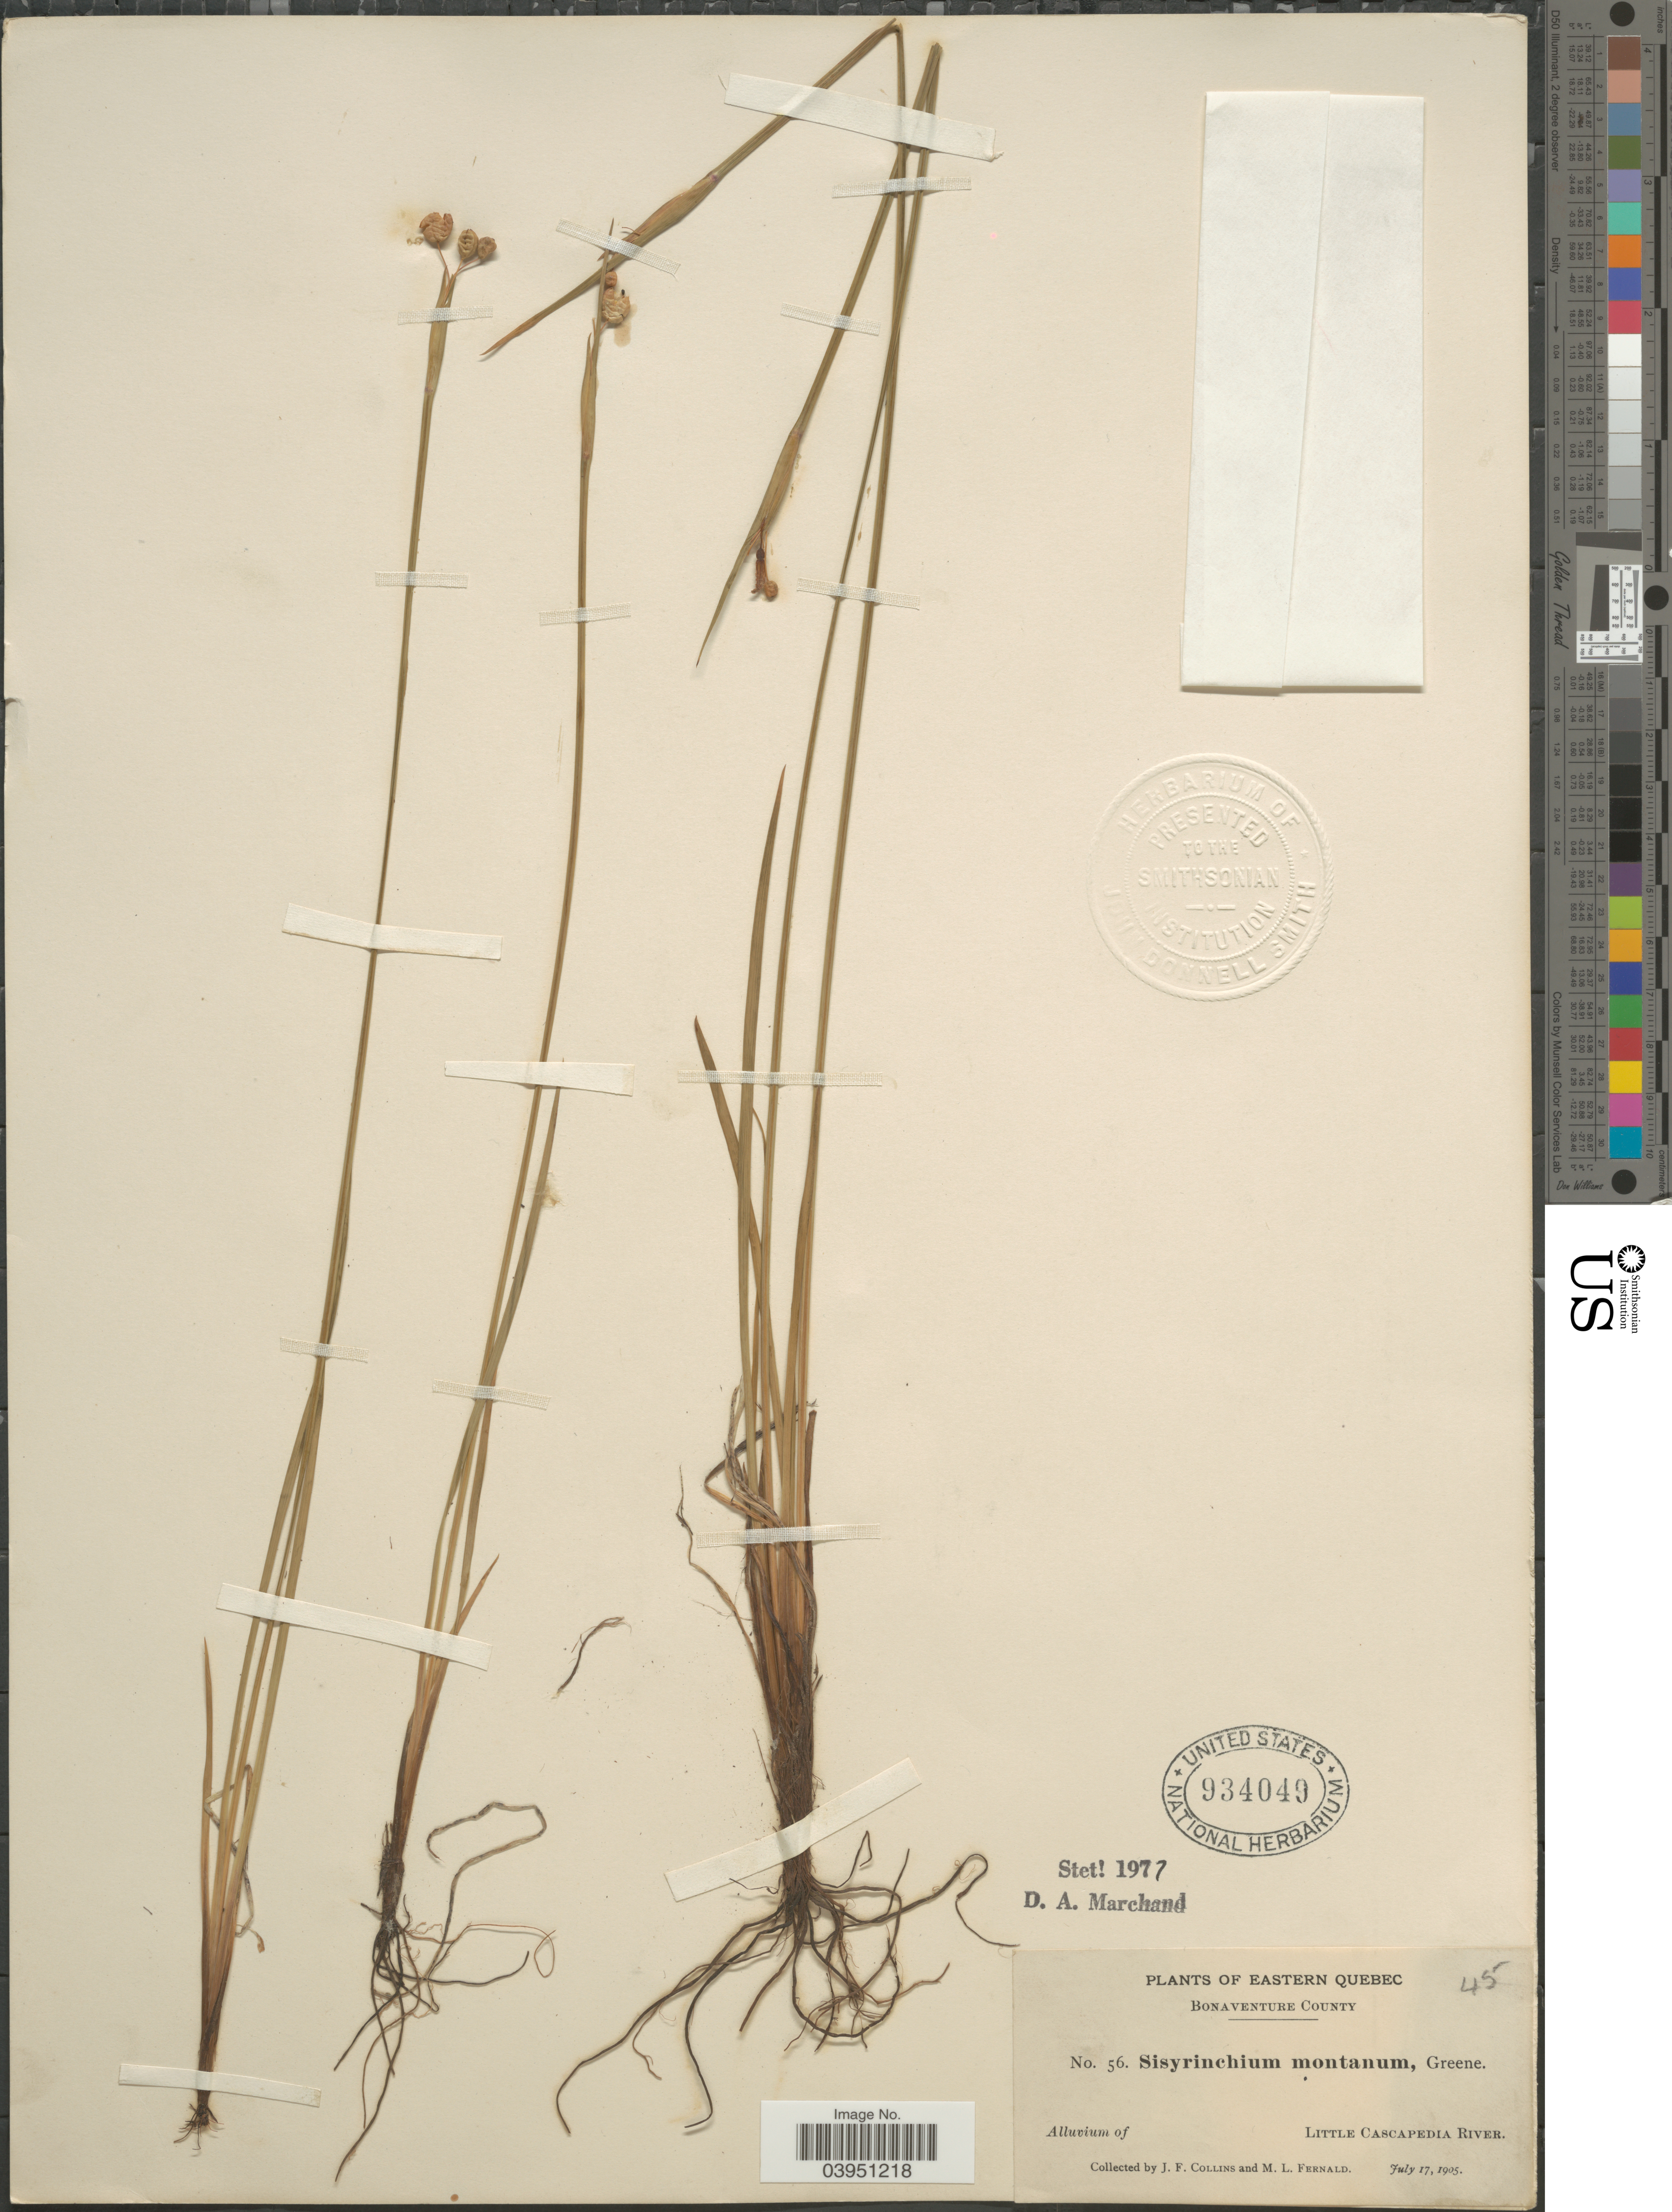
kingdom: Plantae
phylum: Tracheophyta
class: Liliopsida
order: Asparagales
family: Iridaceae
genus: Sisyrinchium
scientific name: Sisyrinchium montanum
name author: Greene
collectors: J. Collins & M. L. Fernald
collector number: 56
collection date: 1905-07-17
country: Canada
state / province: Quebec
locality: Eastern Quebec. Bonaventure County. Alluvium of Little Cascapedia River.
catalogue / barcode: US 934049